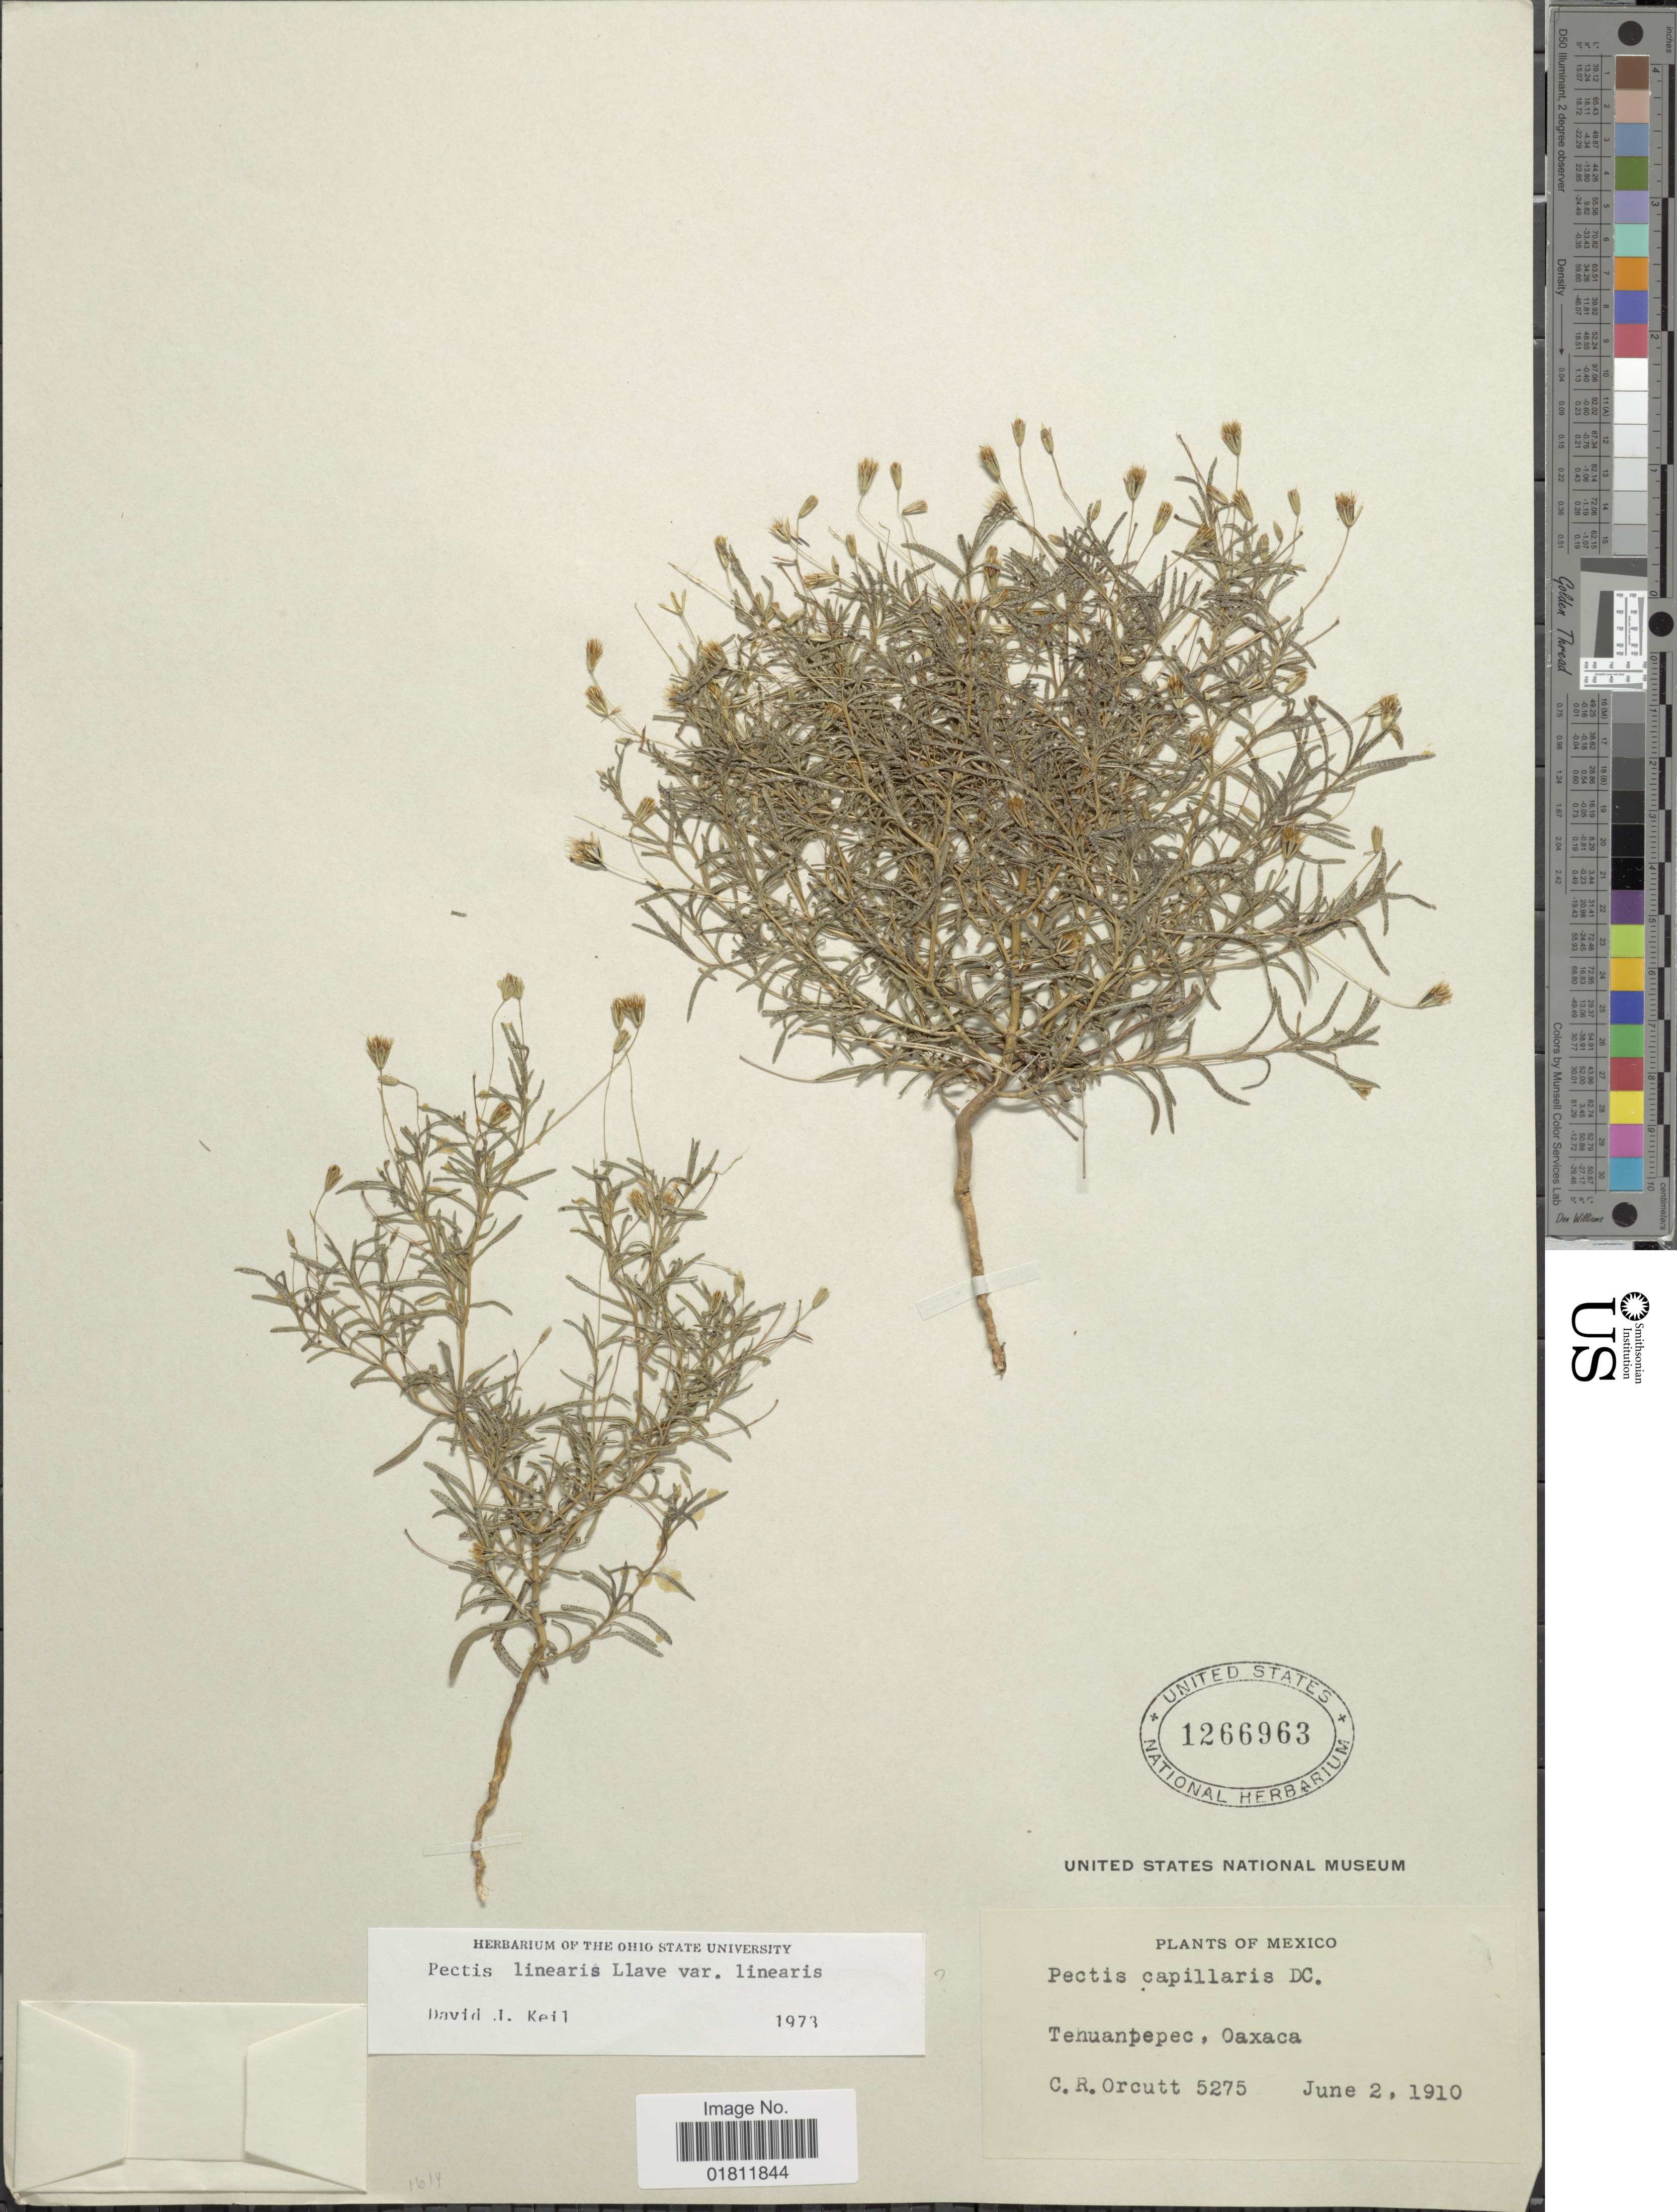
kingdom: Plantae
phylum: Tracheophyta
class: Magnoliopsida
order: Asterales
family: Asteraceae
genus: Pectis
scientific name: Pectis linearis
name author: La Llave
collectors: C. R. Orcutt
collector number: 5275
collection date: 1910-06-02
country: Mexico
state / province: Oaxaca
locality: Mexico. Tehuanpepec, Oaxaca.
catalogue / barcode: US 1266963